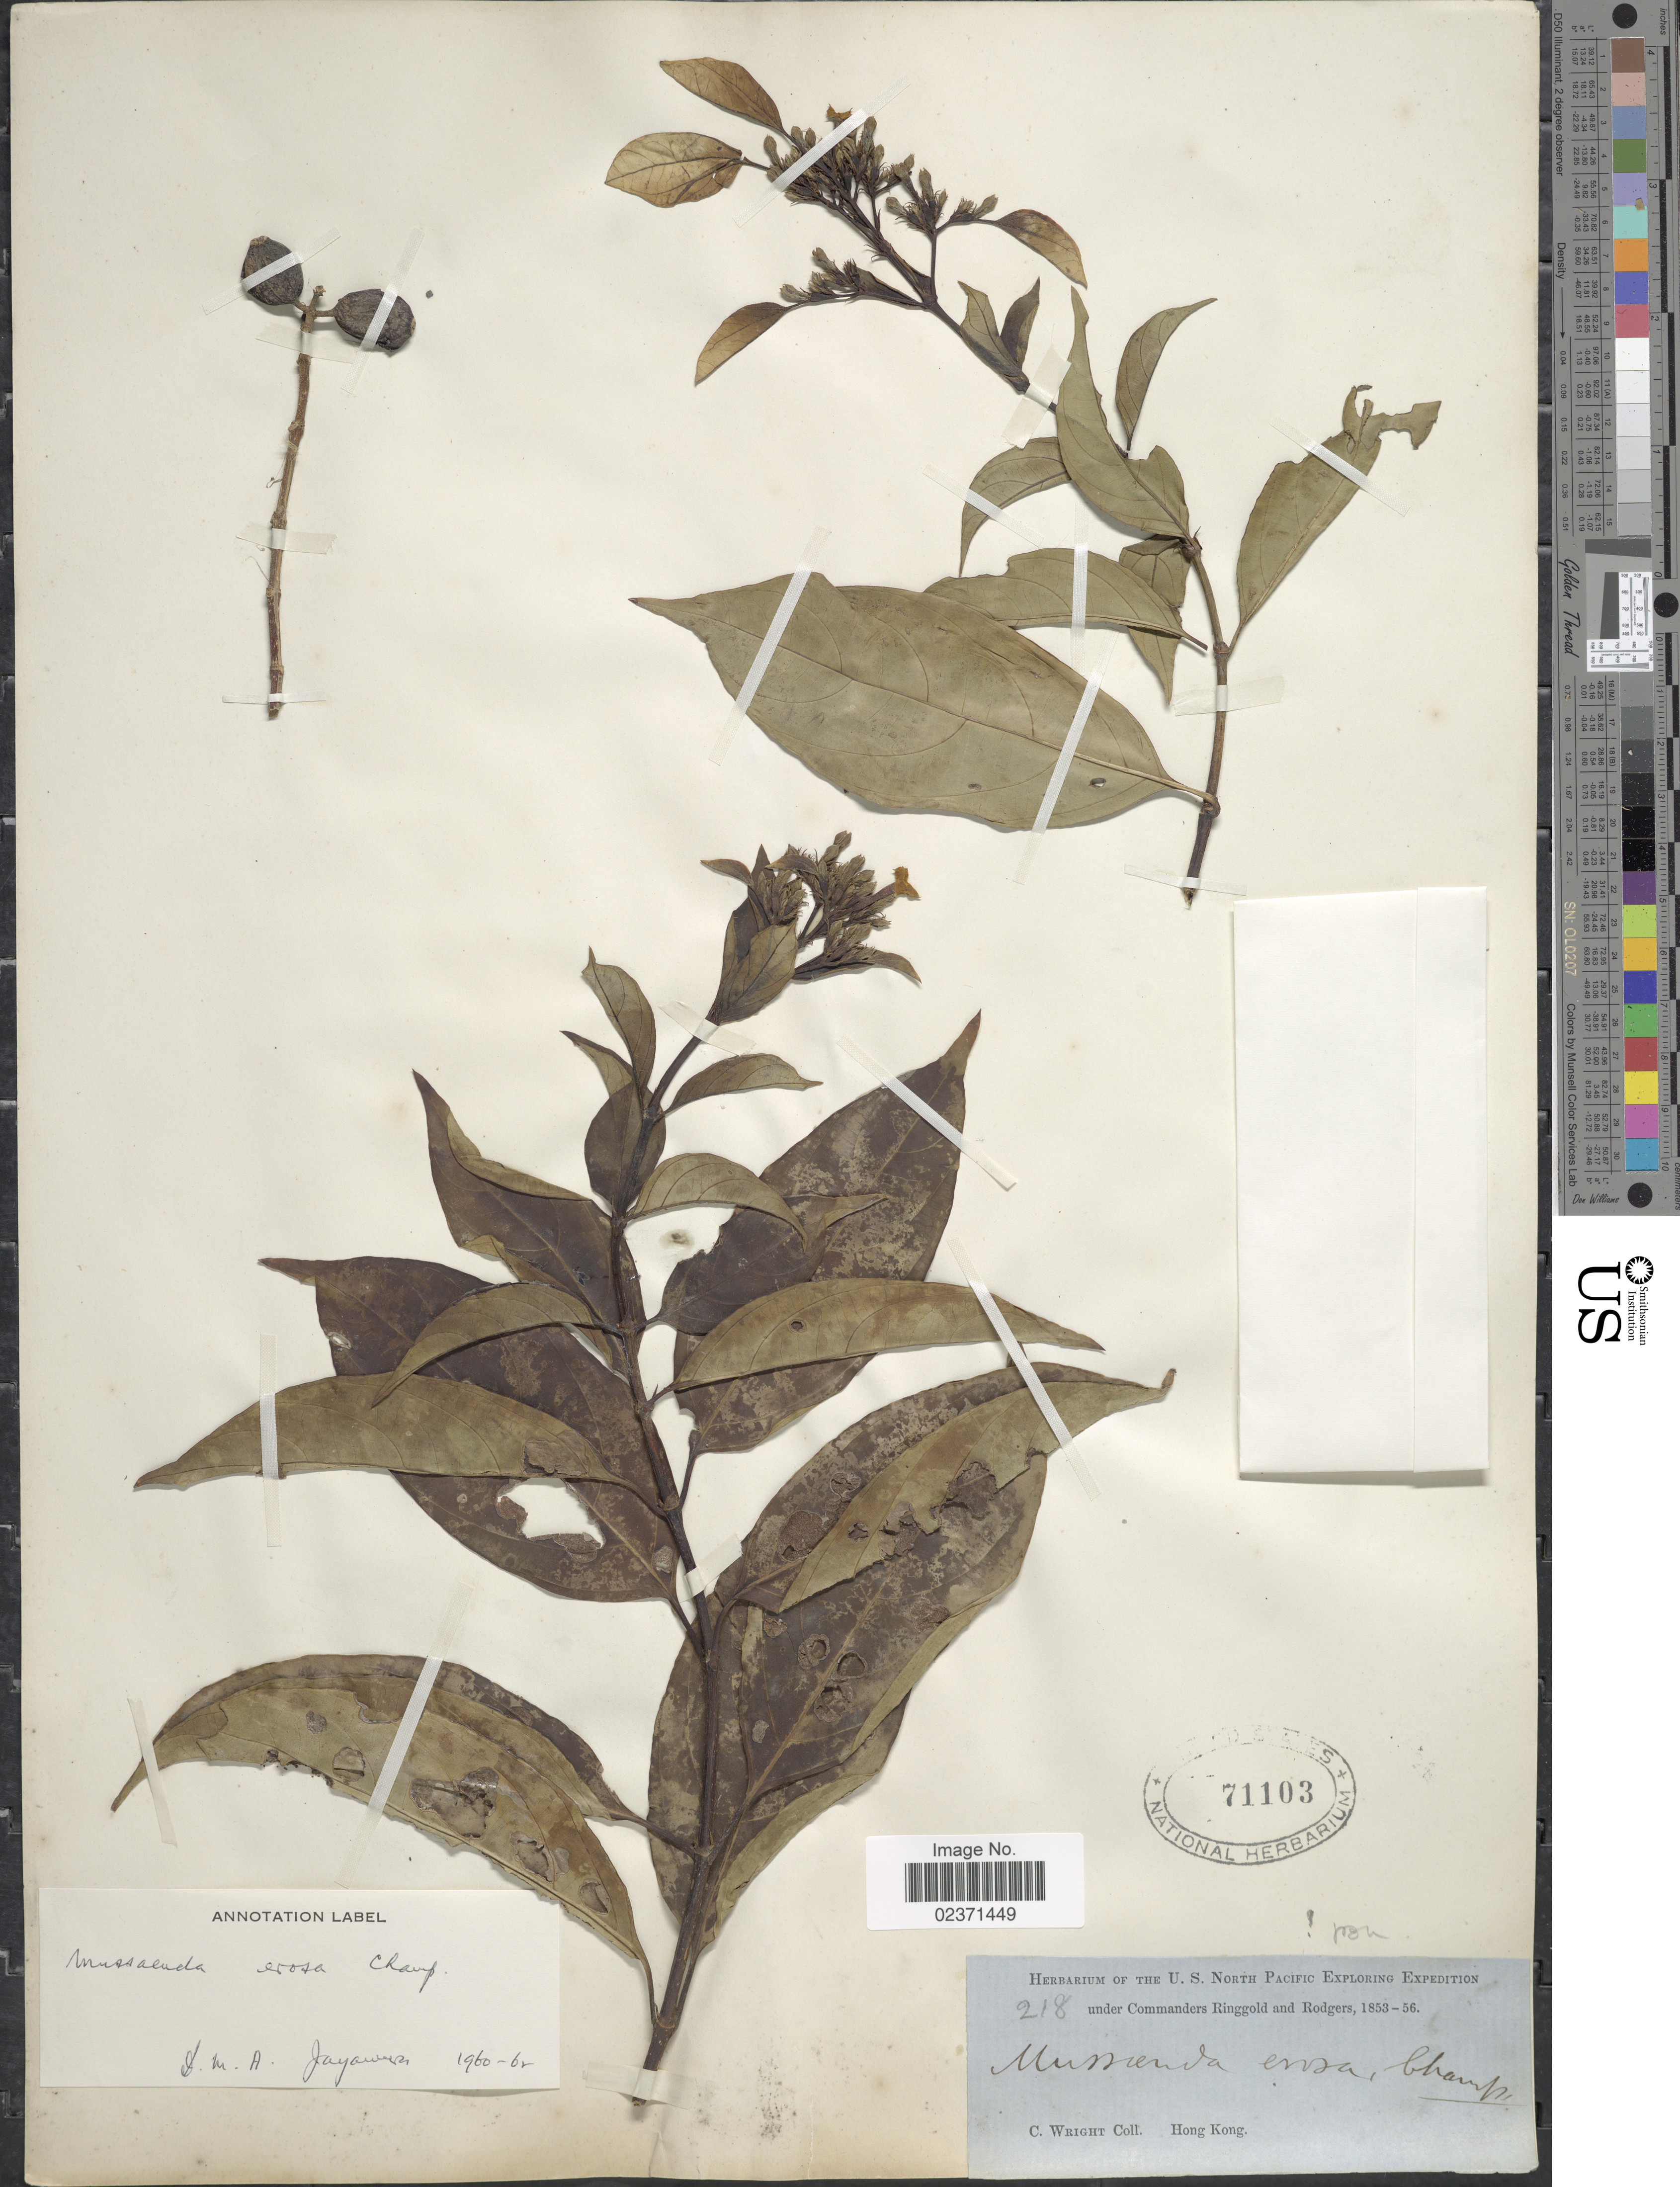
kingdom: Plantae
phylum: Tracheophyta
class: Magnoliopsida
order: Gentianales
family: Rubiaceae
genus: Mussaenda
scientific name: Mussaenda erosa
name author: Champ. ex Benth.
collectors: C. Wright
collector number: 218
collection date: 1853/1856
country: China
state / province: Hong Kong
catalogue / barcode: US 71103